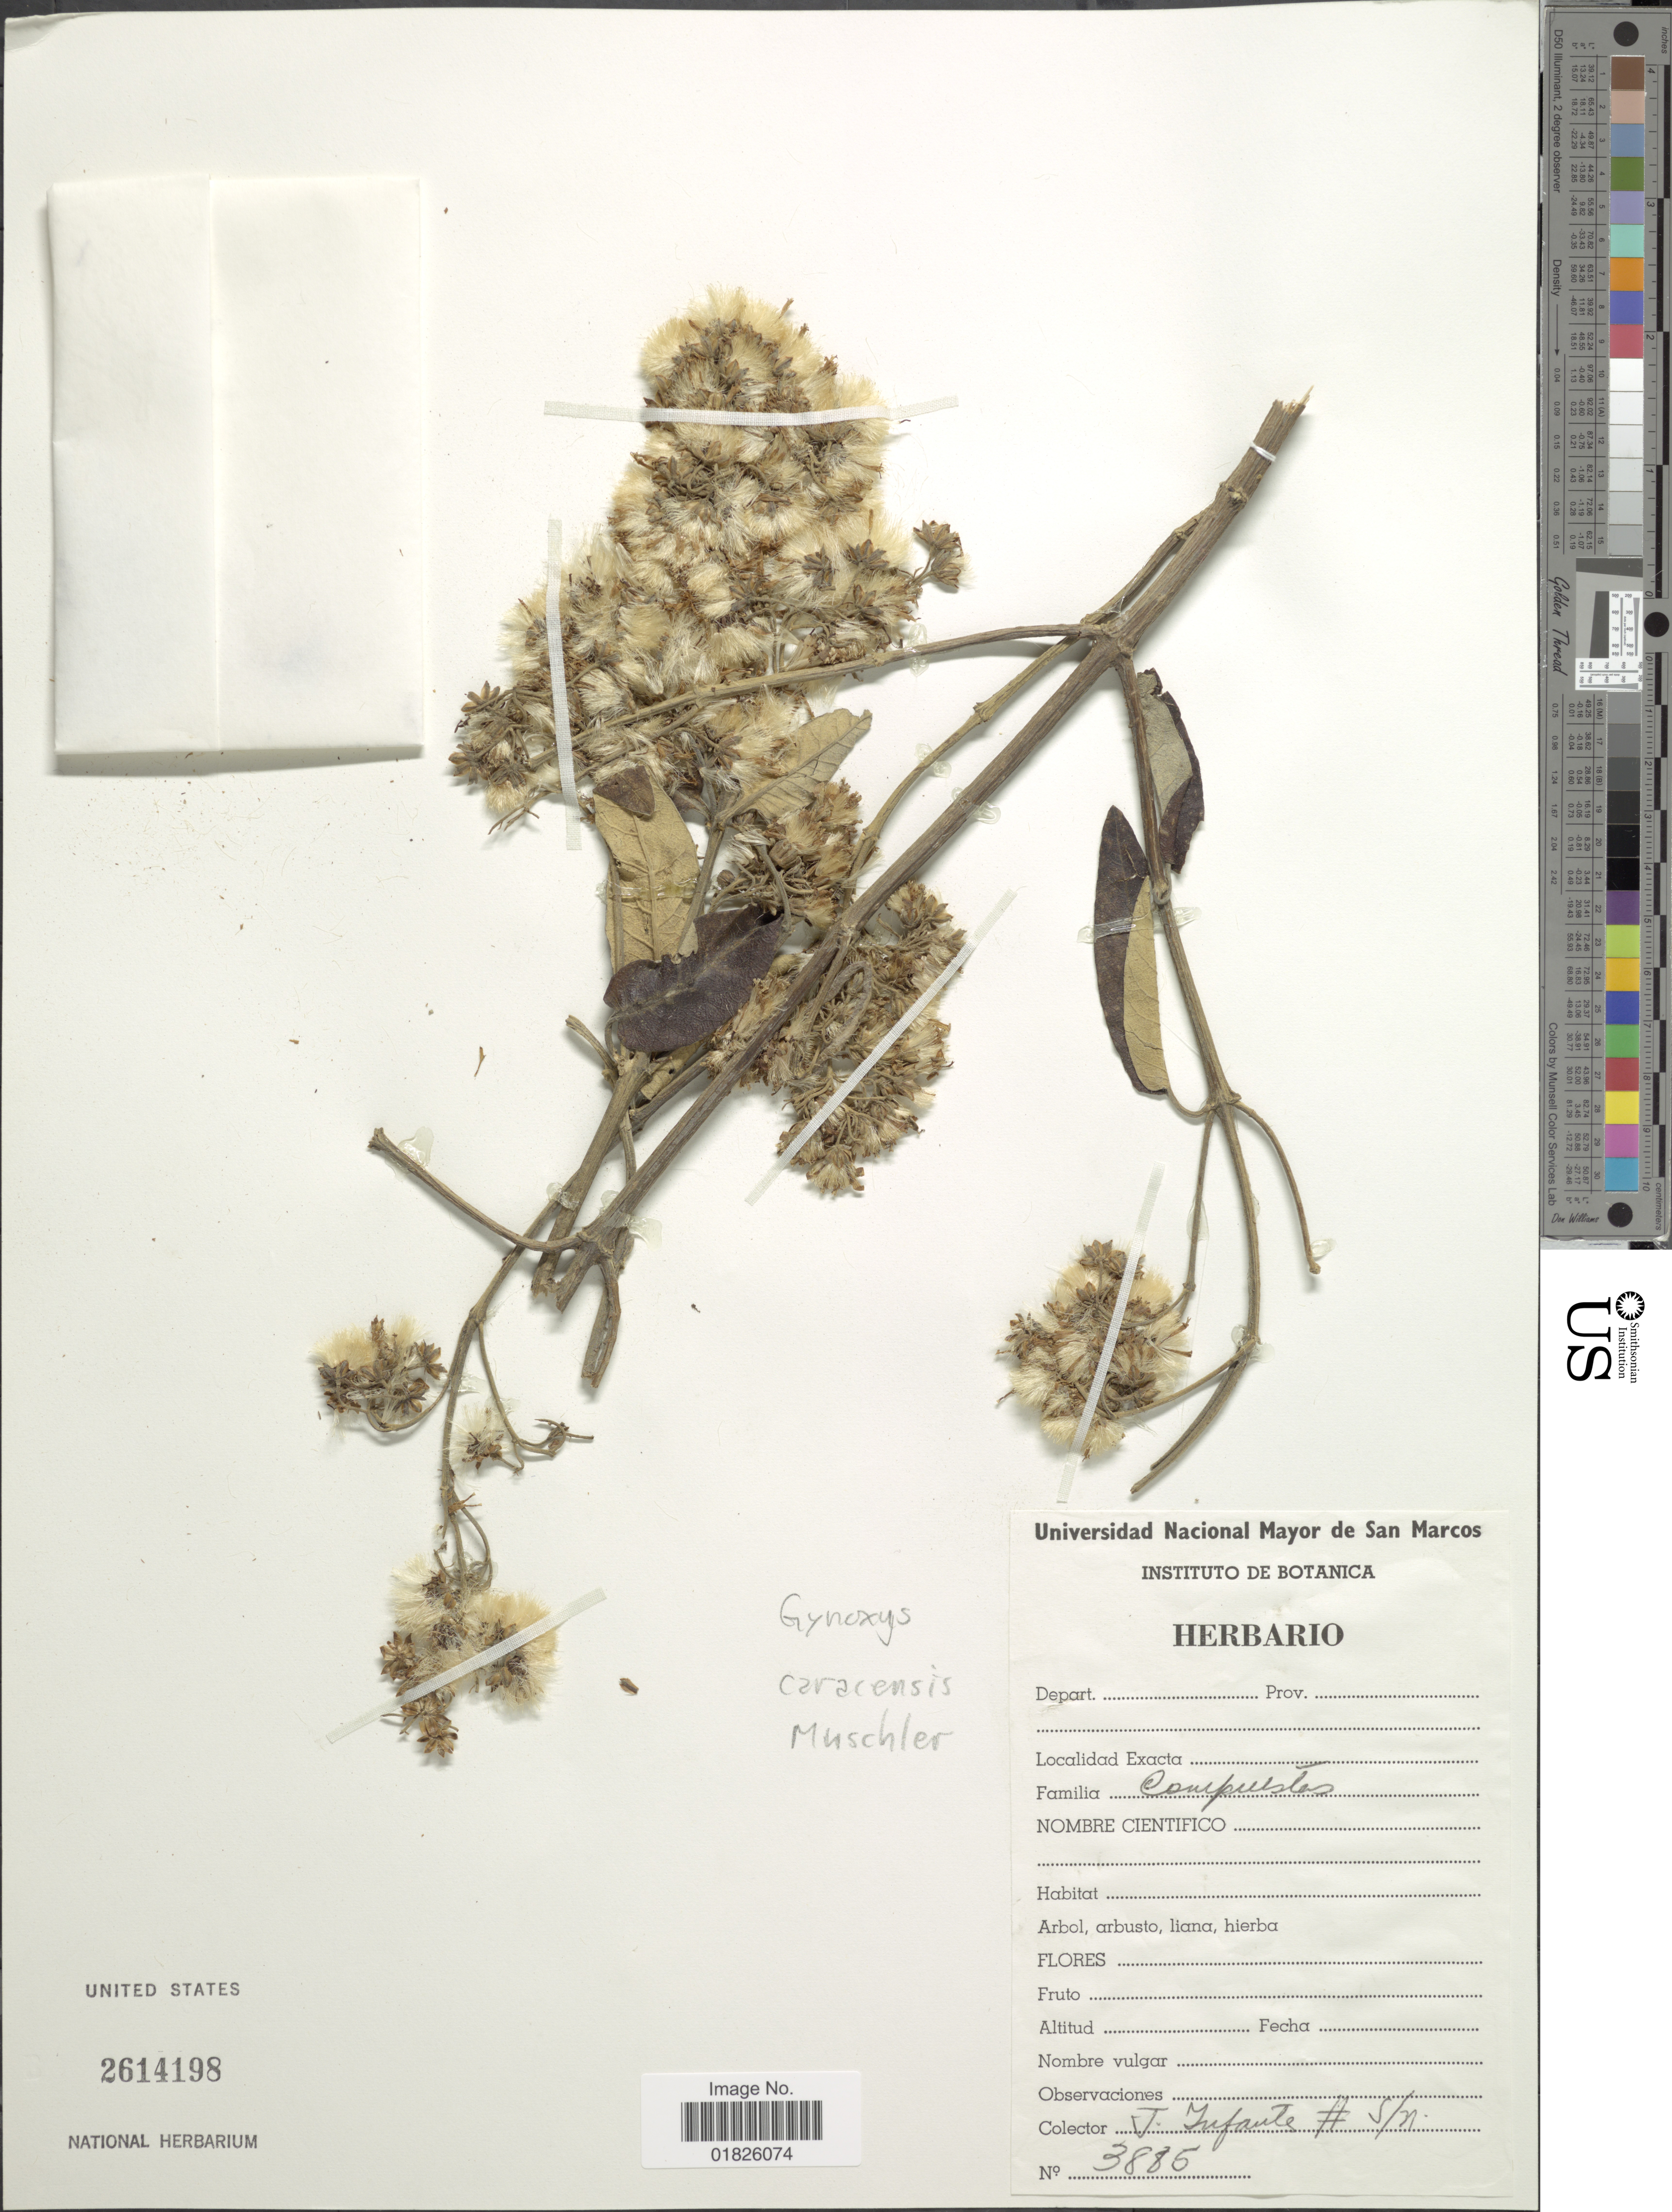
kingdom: Plantae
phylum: Tracheophyta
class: Magnoliopsida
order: Asterales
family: Asteraceae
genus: Gynoxys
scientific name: Gynoxys caracensis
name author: Muschl.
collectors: J. Infantes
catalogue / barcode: US 2614198